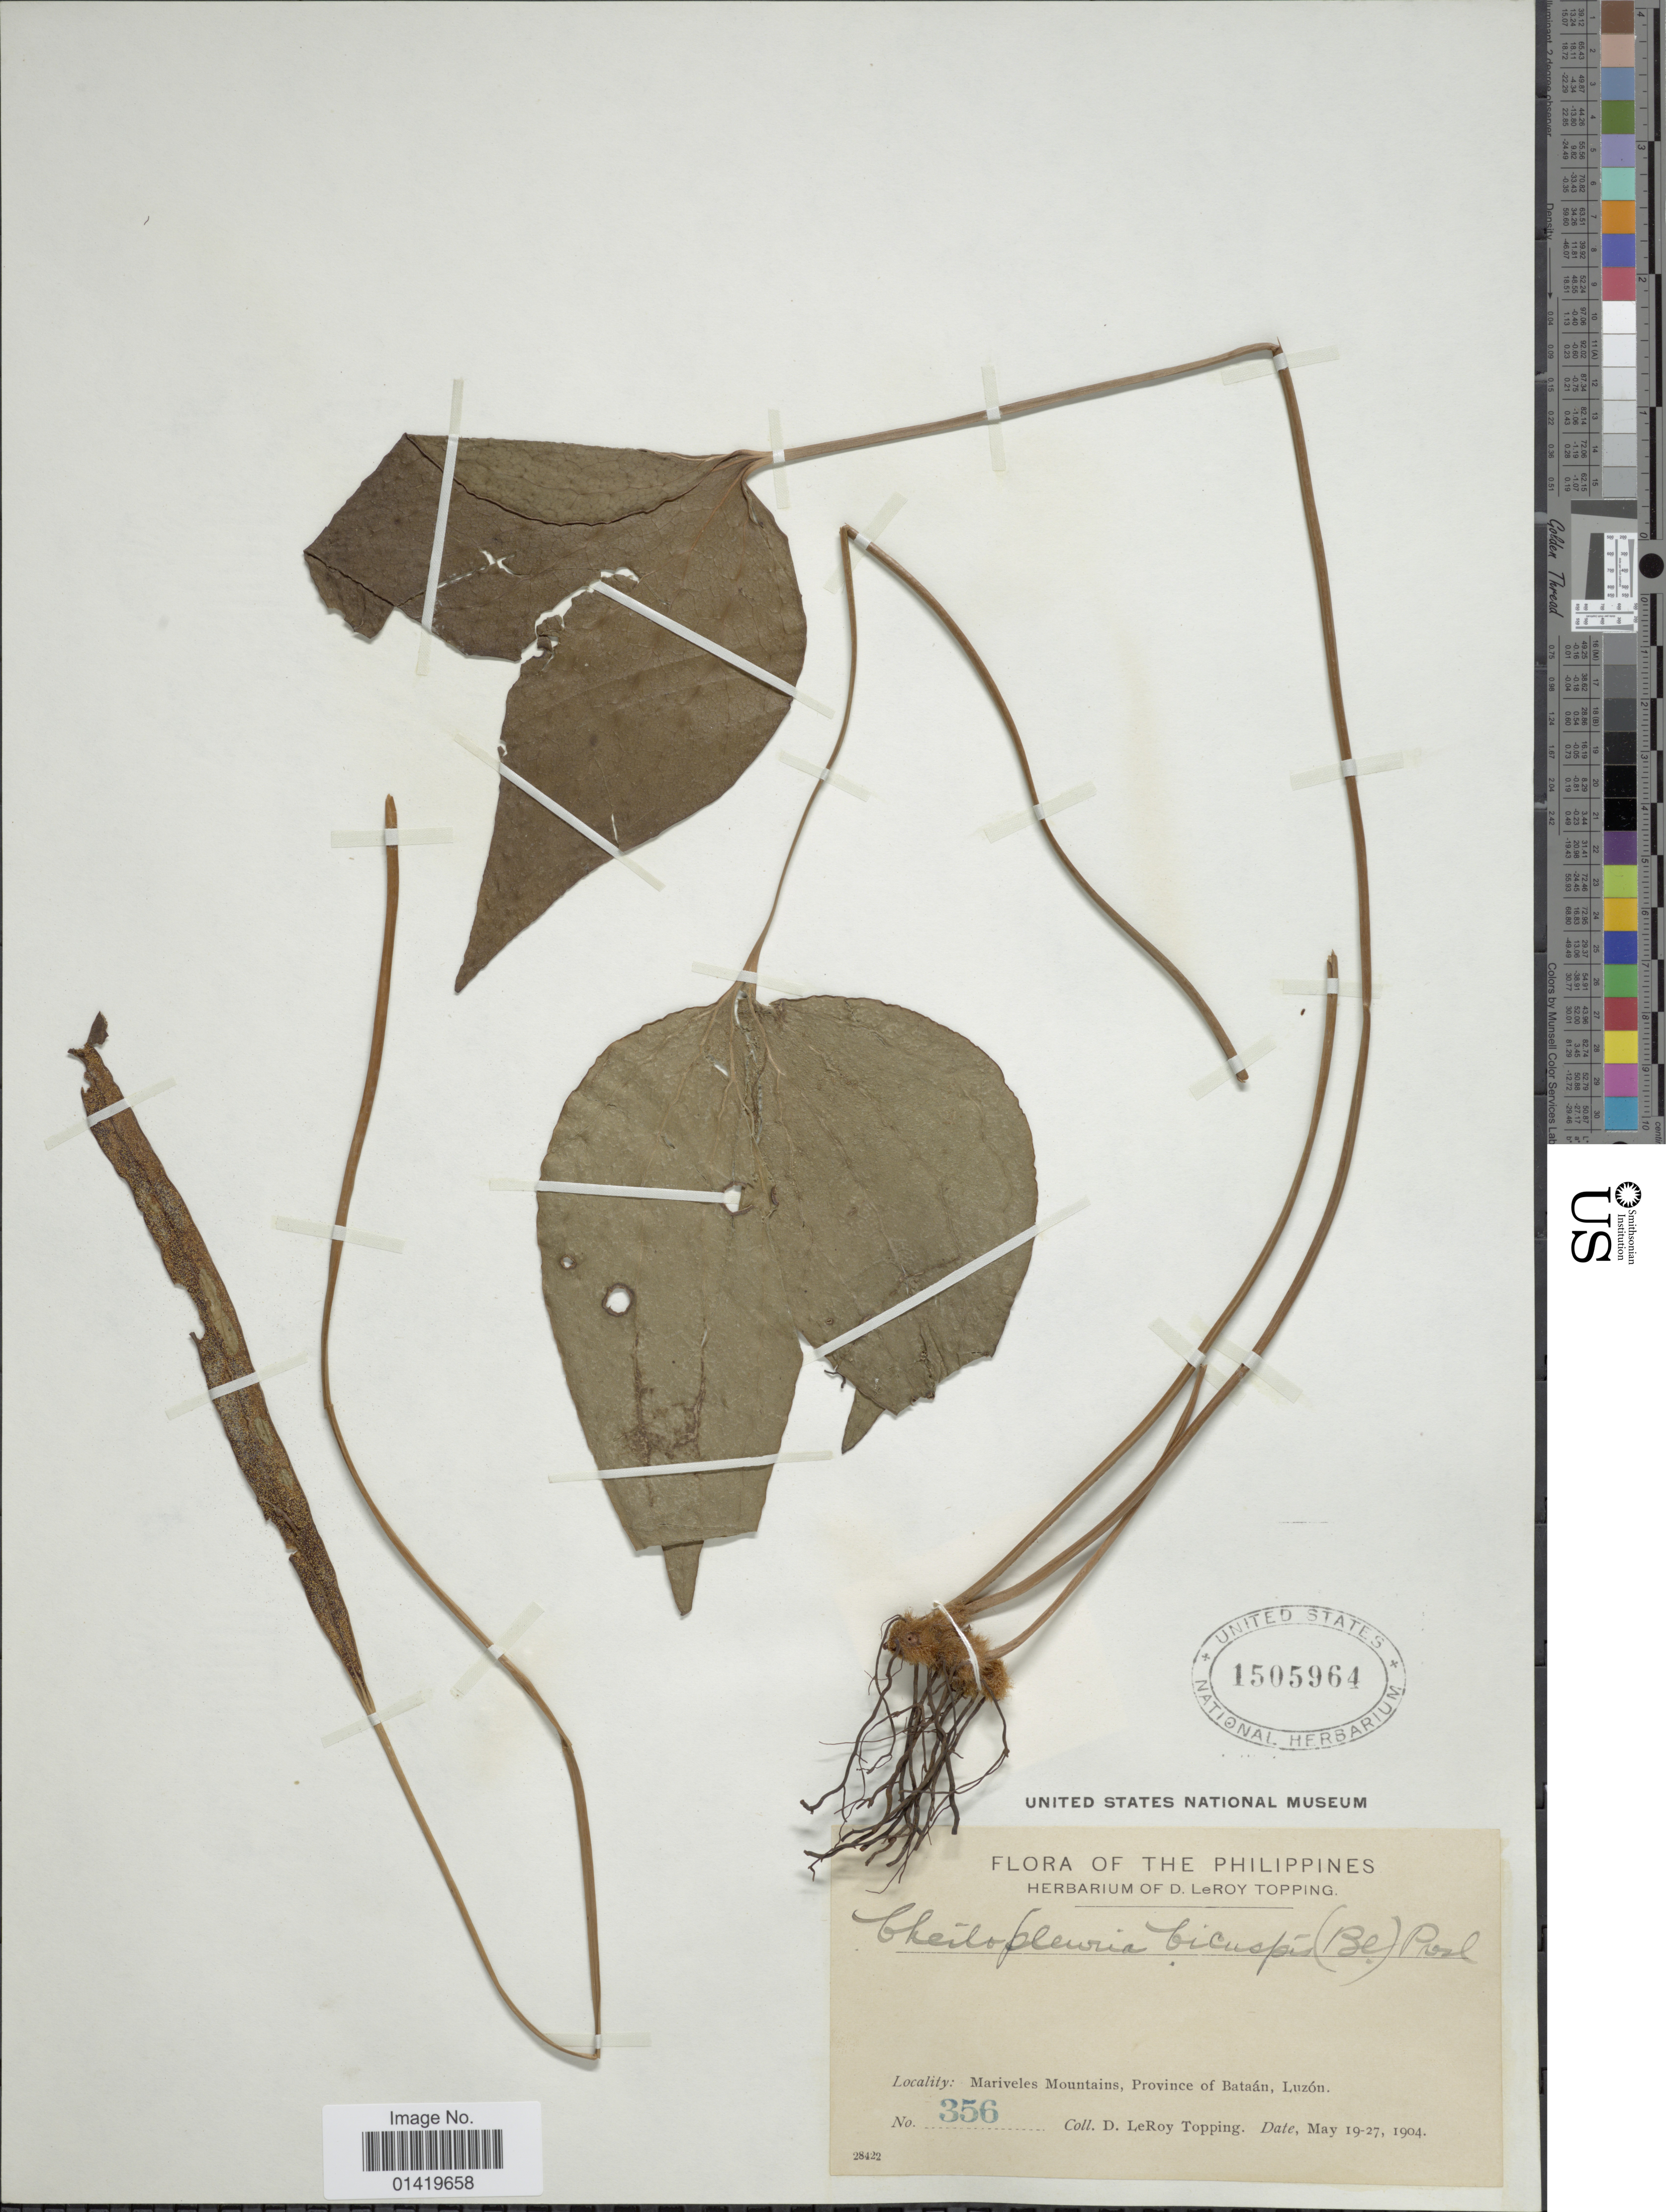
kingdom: Plantae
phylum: Tracheophyta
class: Polypodiopsida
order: Gleicheniales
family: Dipteridaceae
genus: Cheiropleuria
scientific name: Cheiropleuria bicuspis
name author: (Blume) C. Presl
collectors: D. L. Topping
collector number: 356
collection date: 1904-05-19/1904-05-27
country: Philippines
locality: Mariveles Mountains, Province of Bataán, Luzón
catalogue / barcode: US 1505964